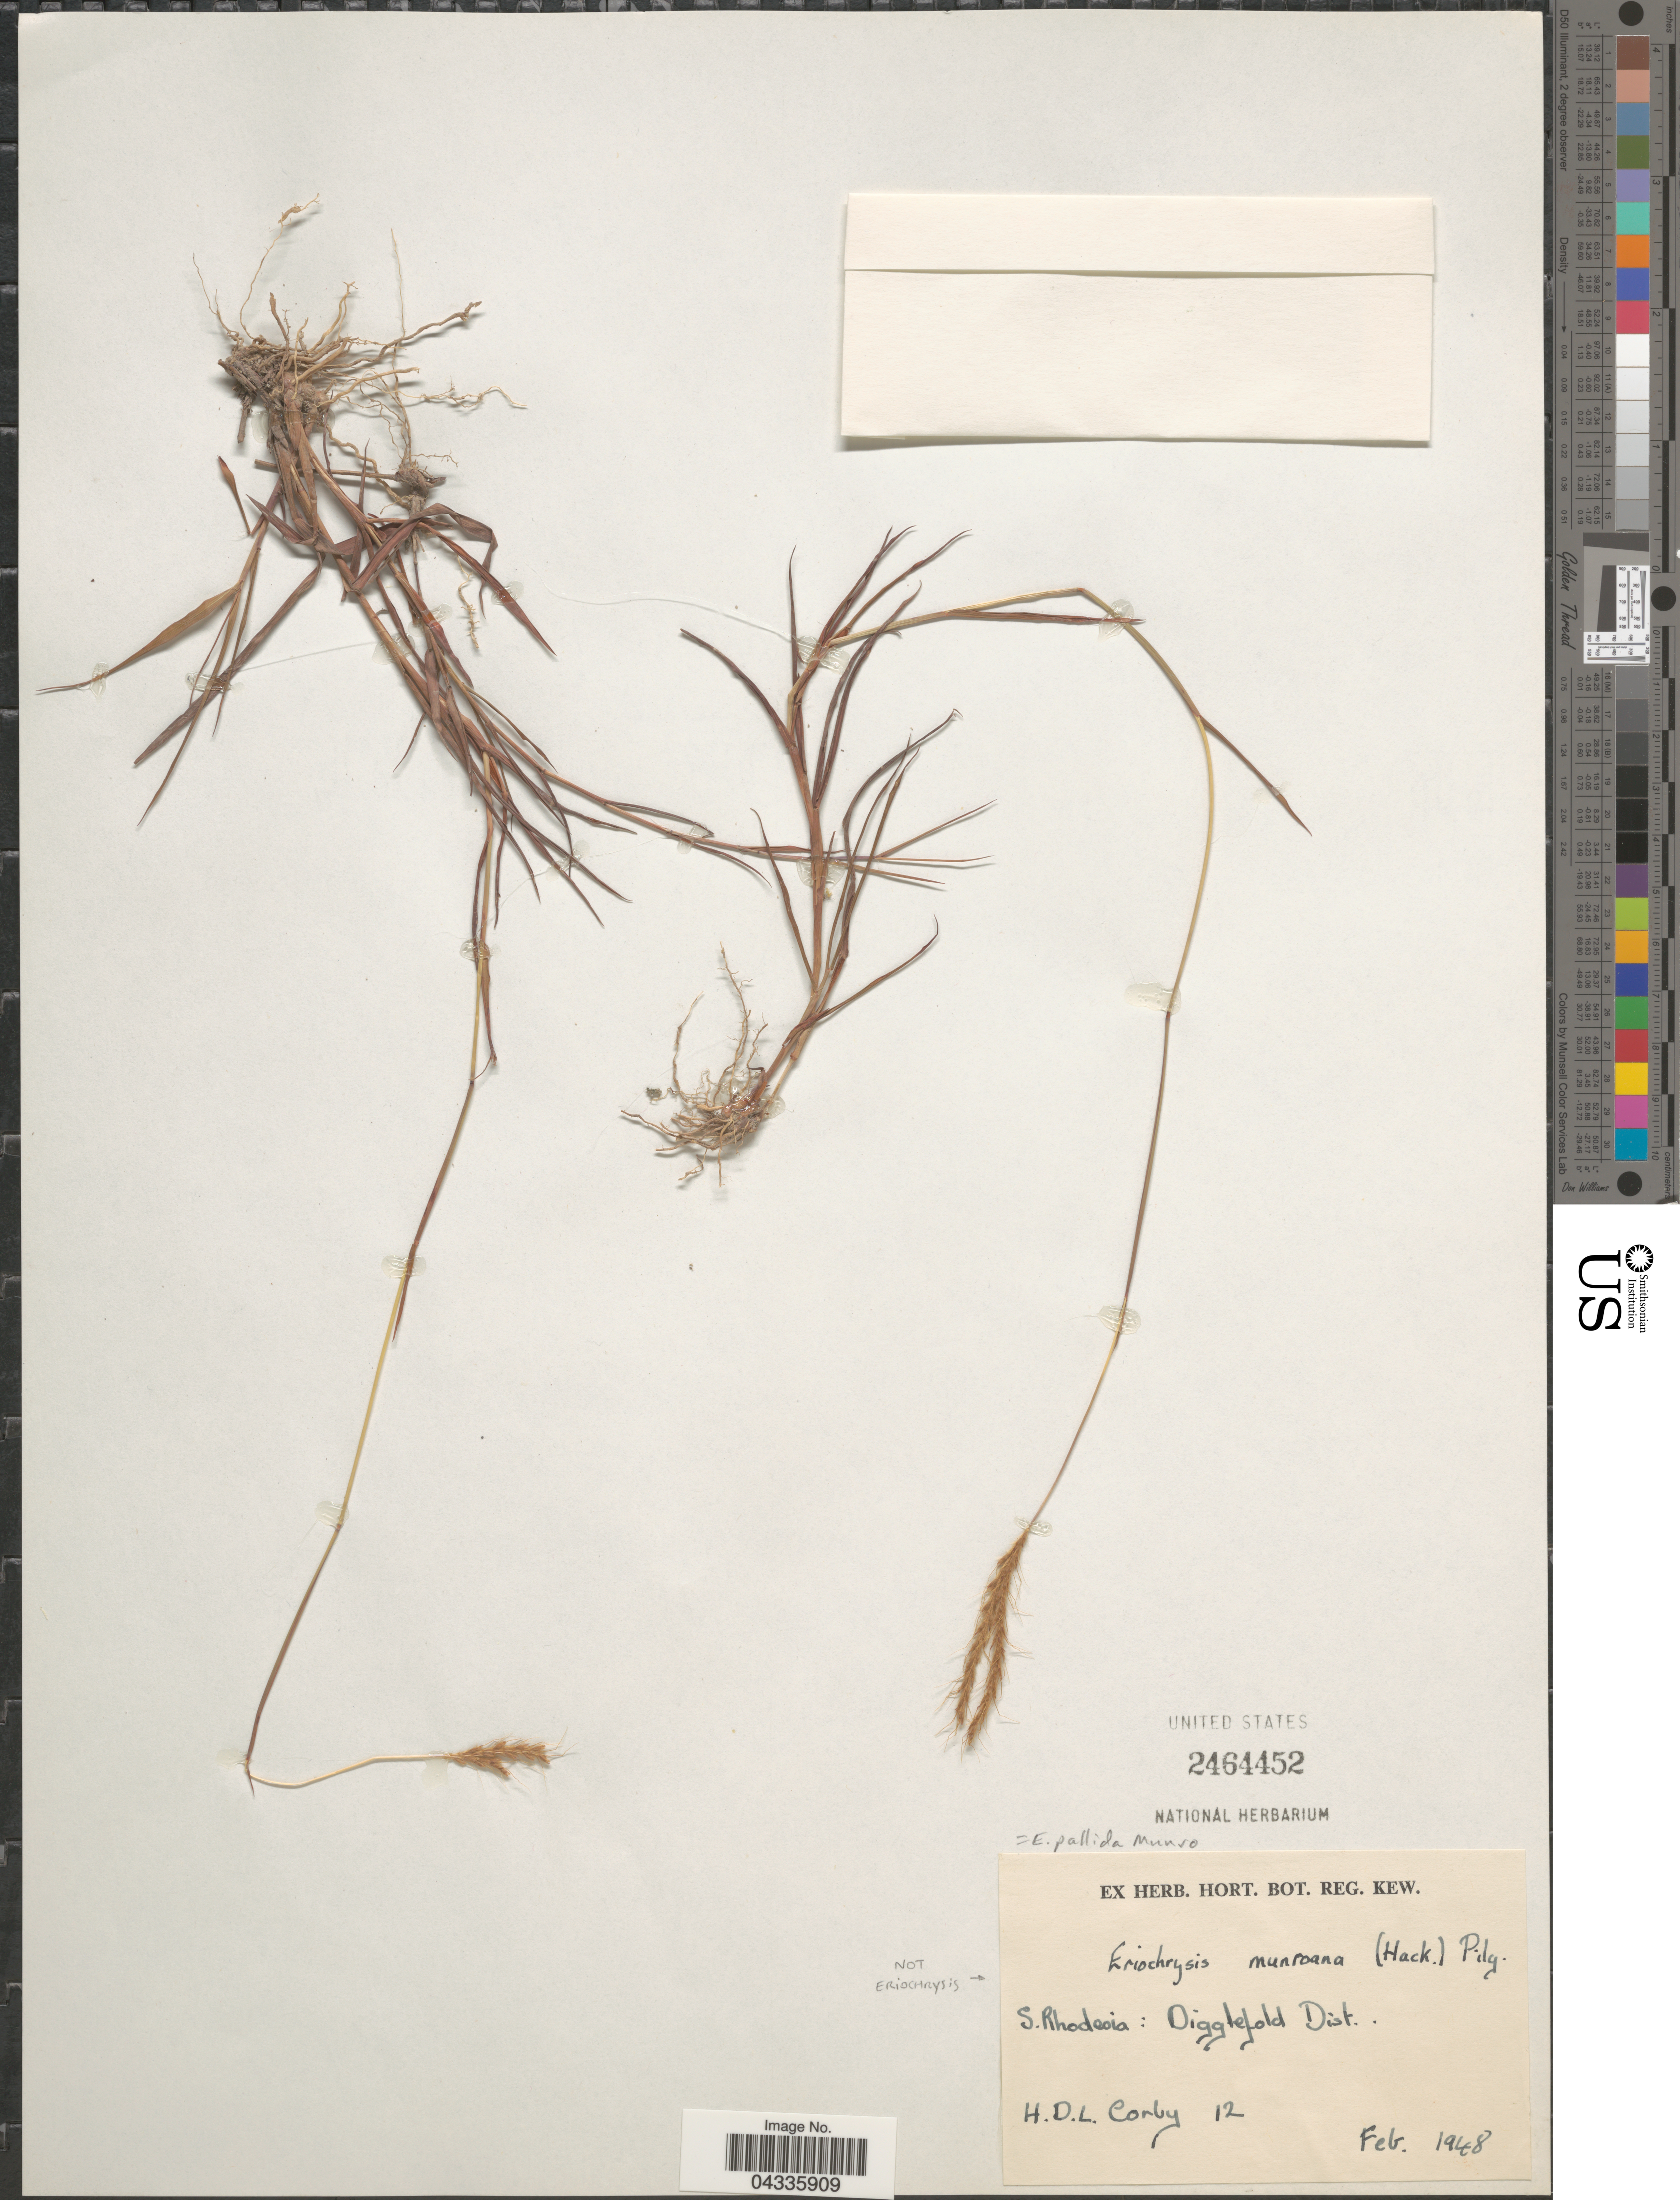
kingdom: Plantae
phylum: Tracheophyta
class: Liliopsida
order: Poales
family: Poaceae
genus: Eriochrysis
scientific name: Eriochrysis sp.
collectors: H. Corby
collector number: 12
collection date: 1948-02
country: Zimbabwe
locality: S. Rhodesia: Digglefold Dist.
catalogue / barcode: US 2464452